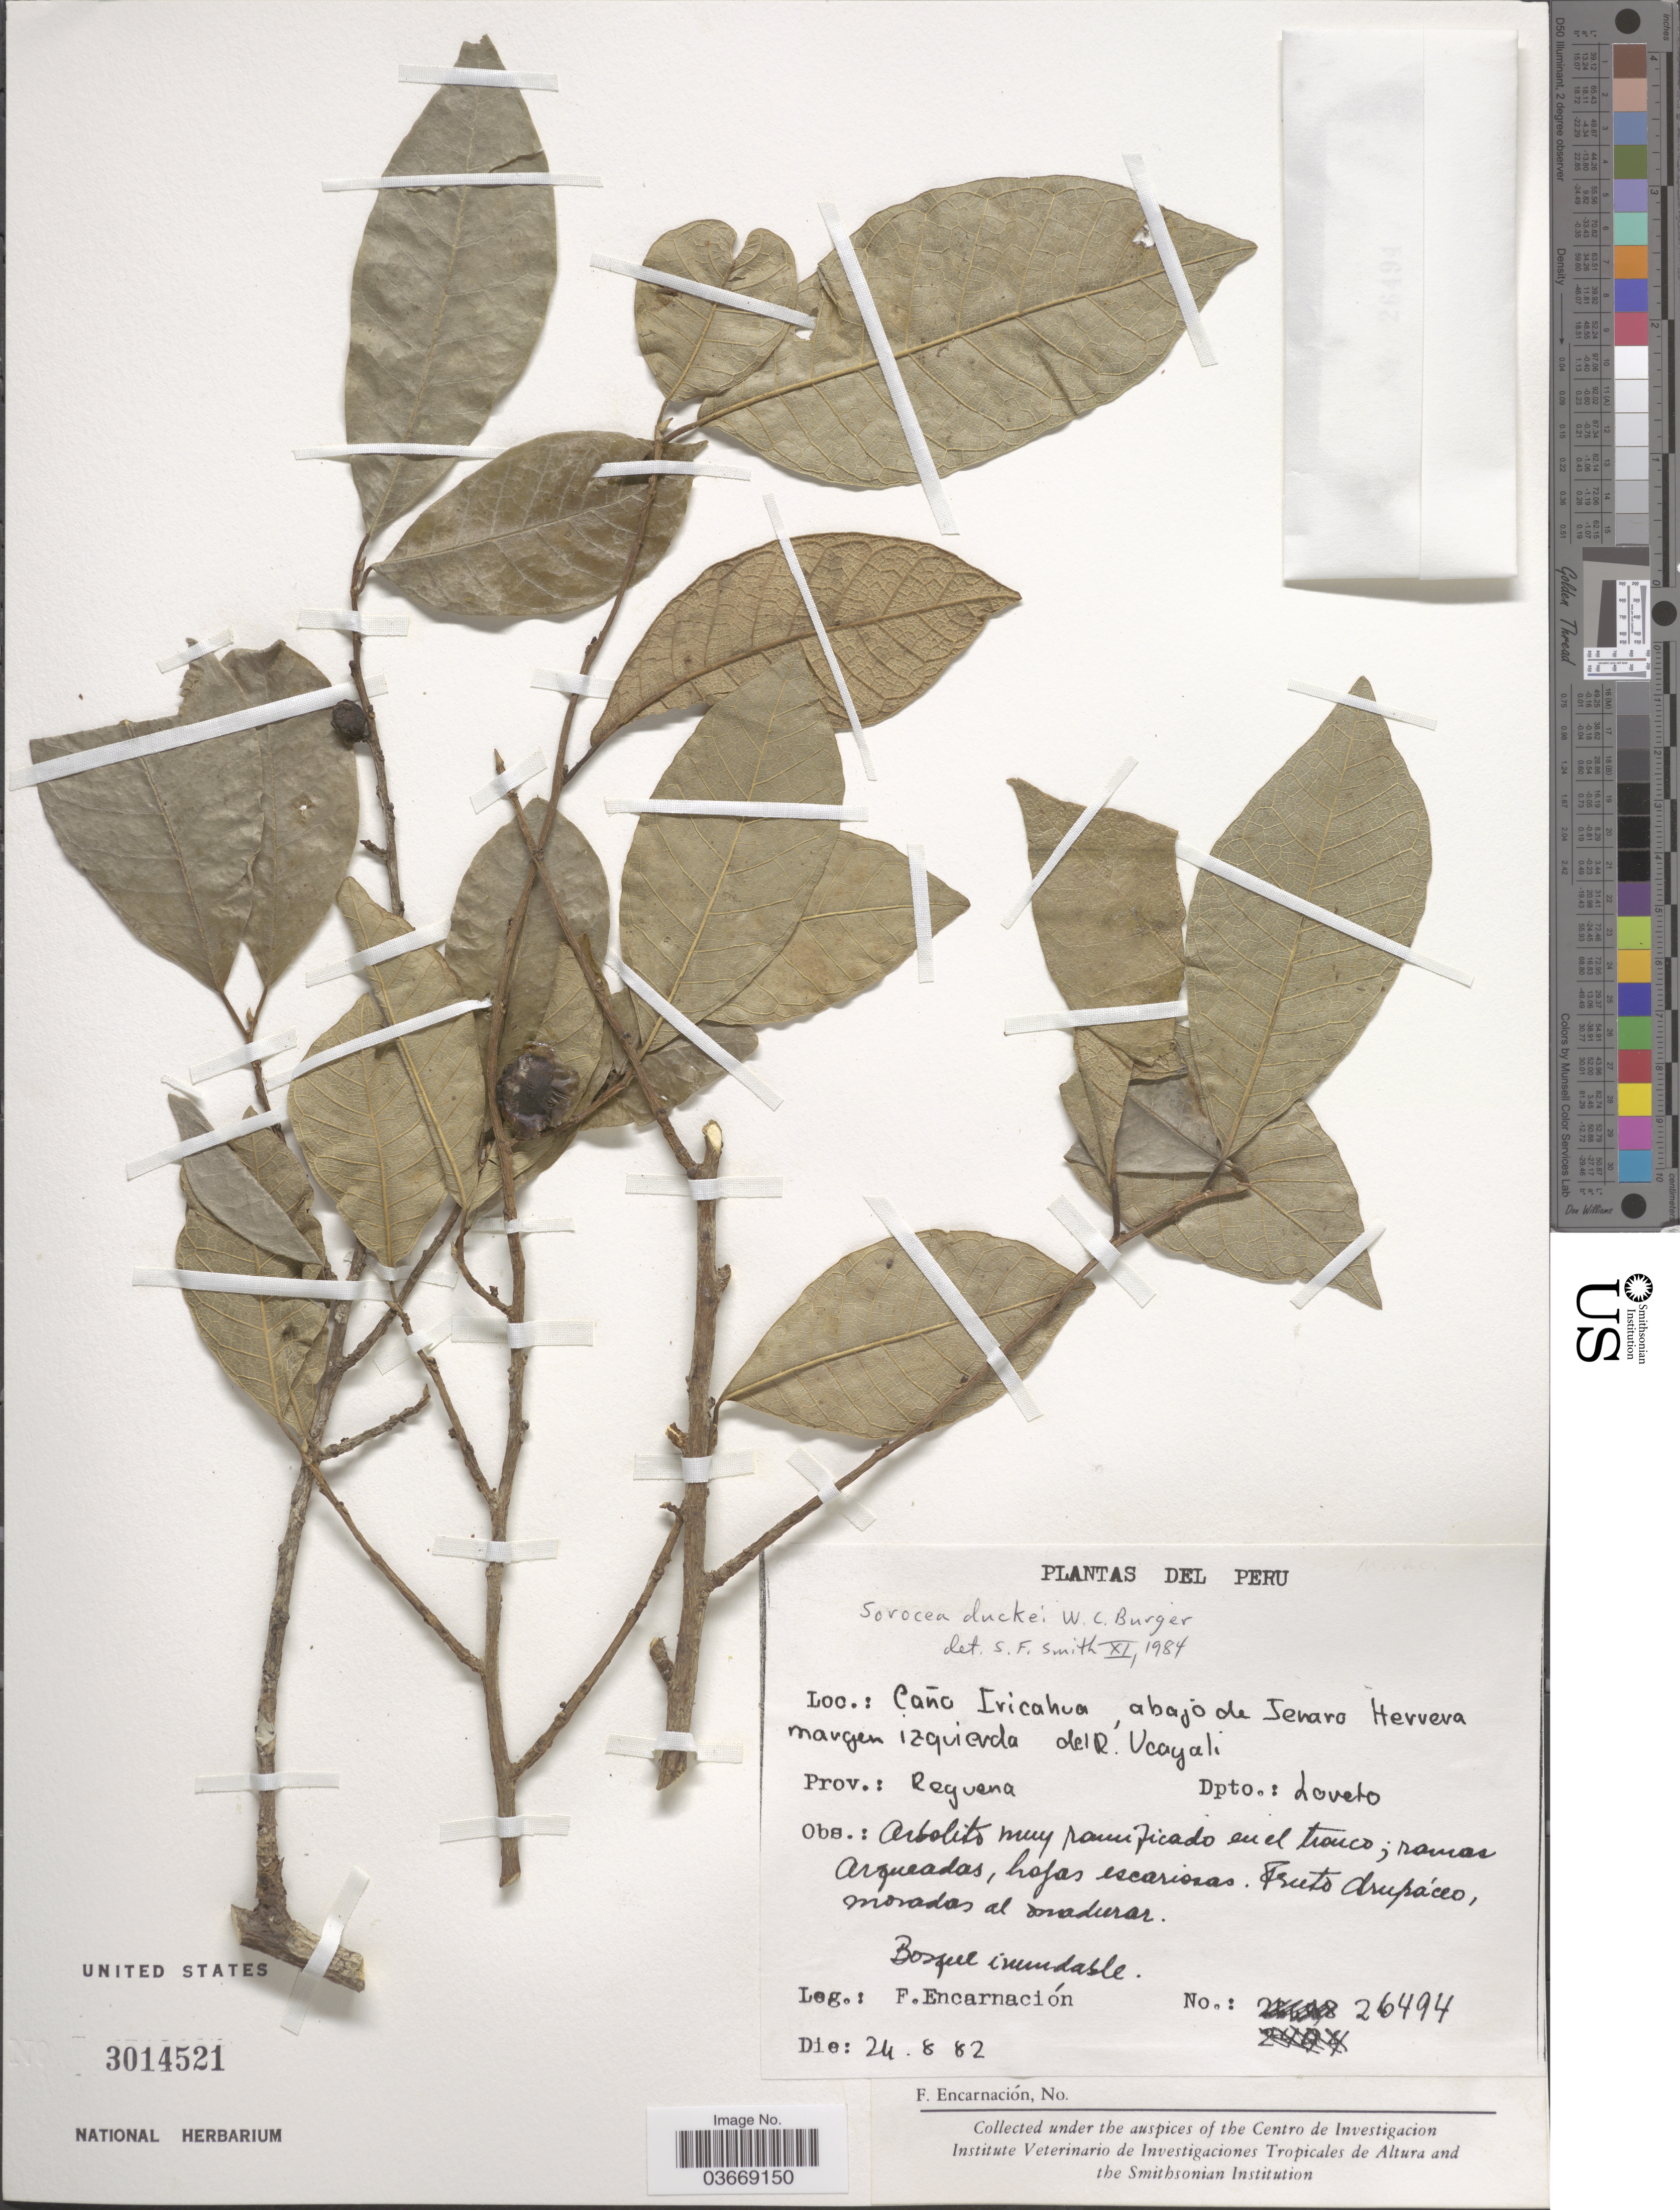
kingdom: Plantae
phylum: Tracheophyta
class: Magnoliopsida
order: Rosales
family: Moraceae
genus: Sorocea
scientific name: Sorocea duckei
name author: W.C. Burger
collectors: F. Encarnación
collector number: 26494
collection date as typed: Transcribed d/m/y: 24/8/82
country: Peru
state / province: Loreto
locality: Caño Iricahua, abajo de Jenaro Herrera margen izquierda del R. Ucayali. Prov.: Reguena. Dpto.: Loreto.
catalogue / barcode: US 3014521